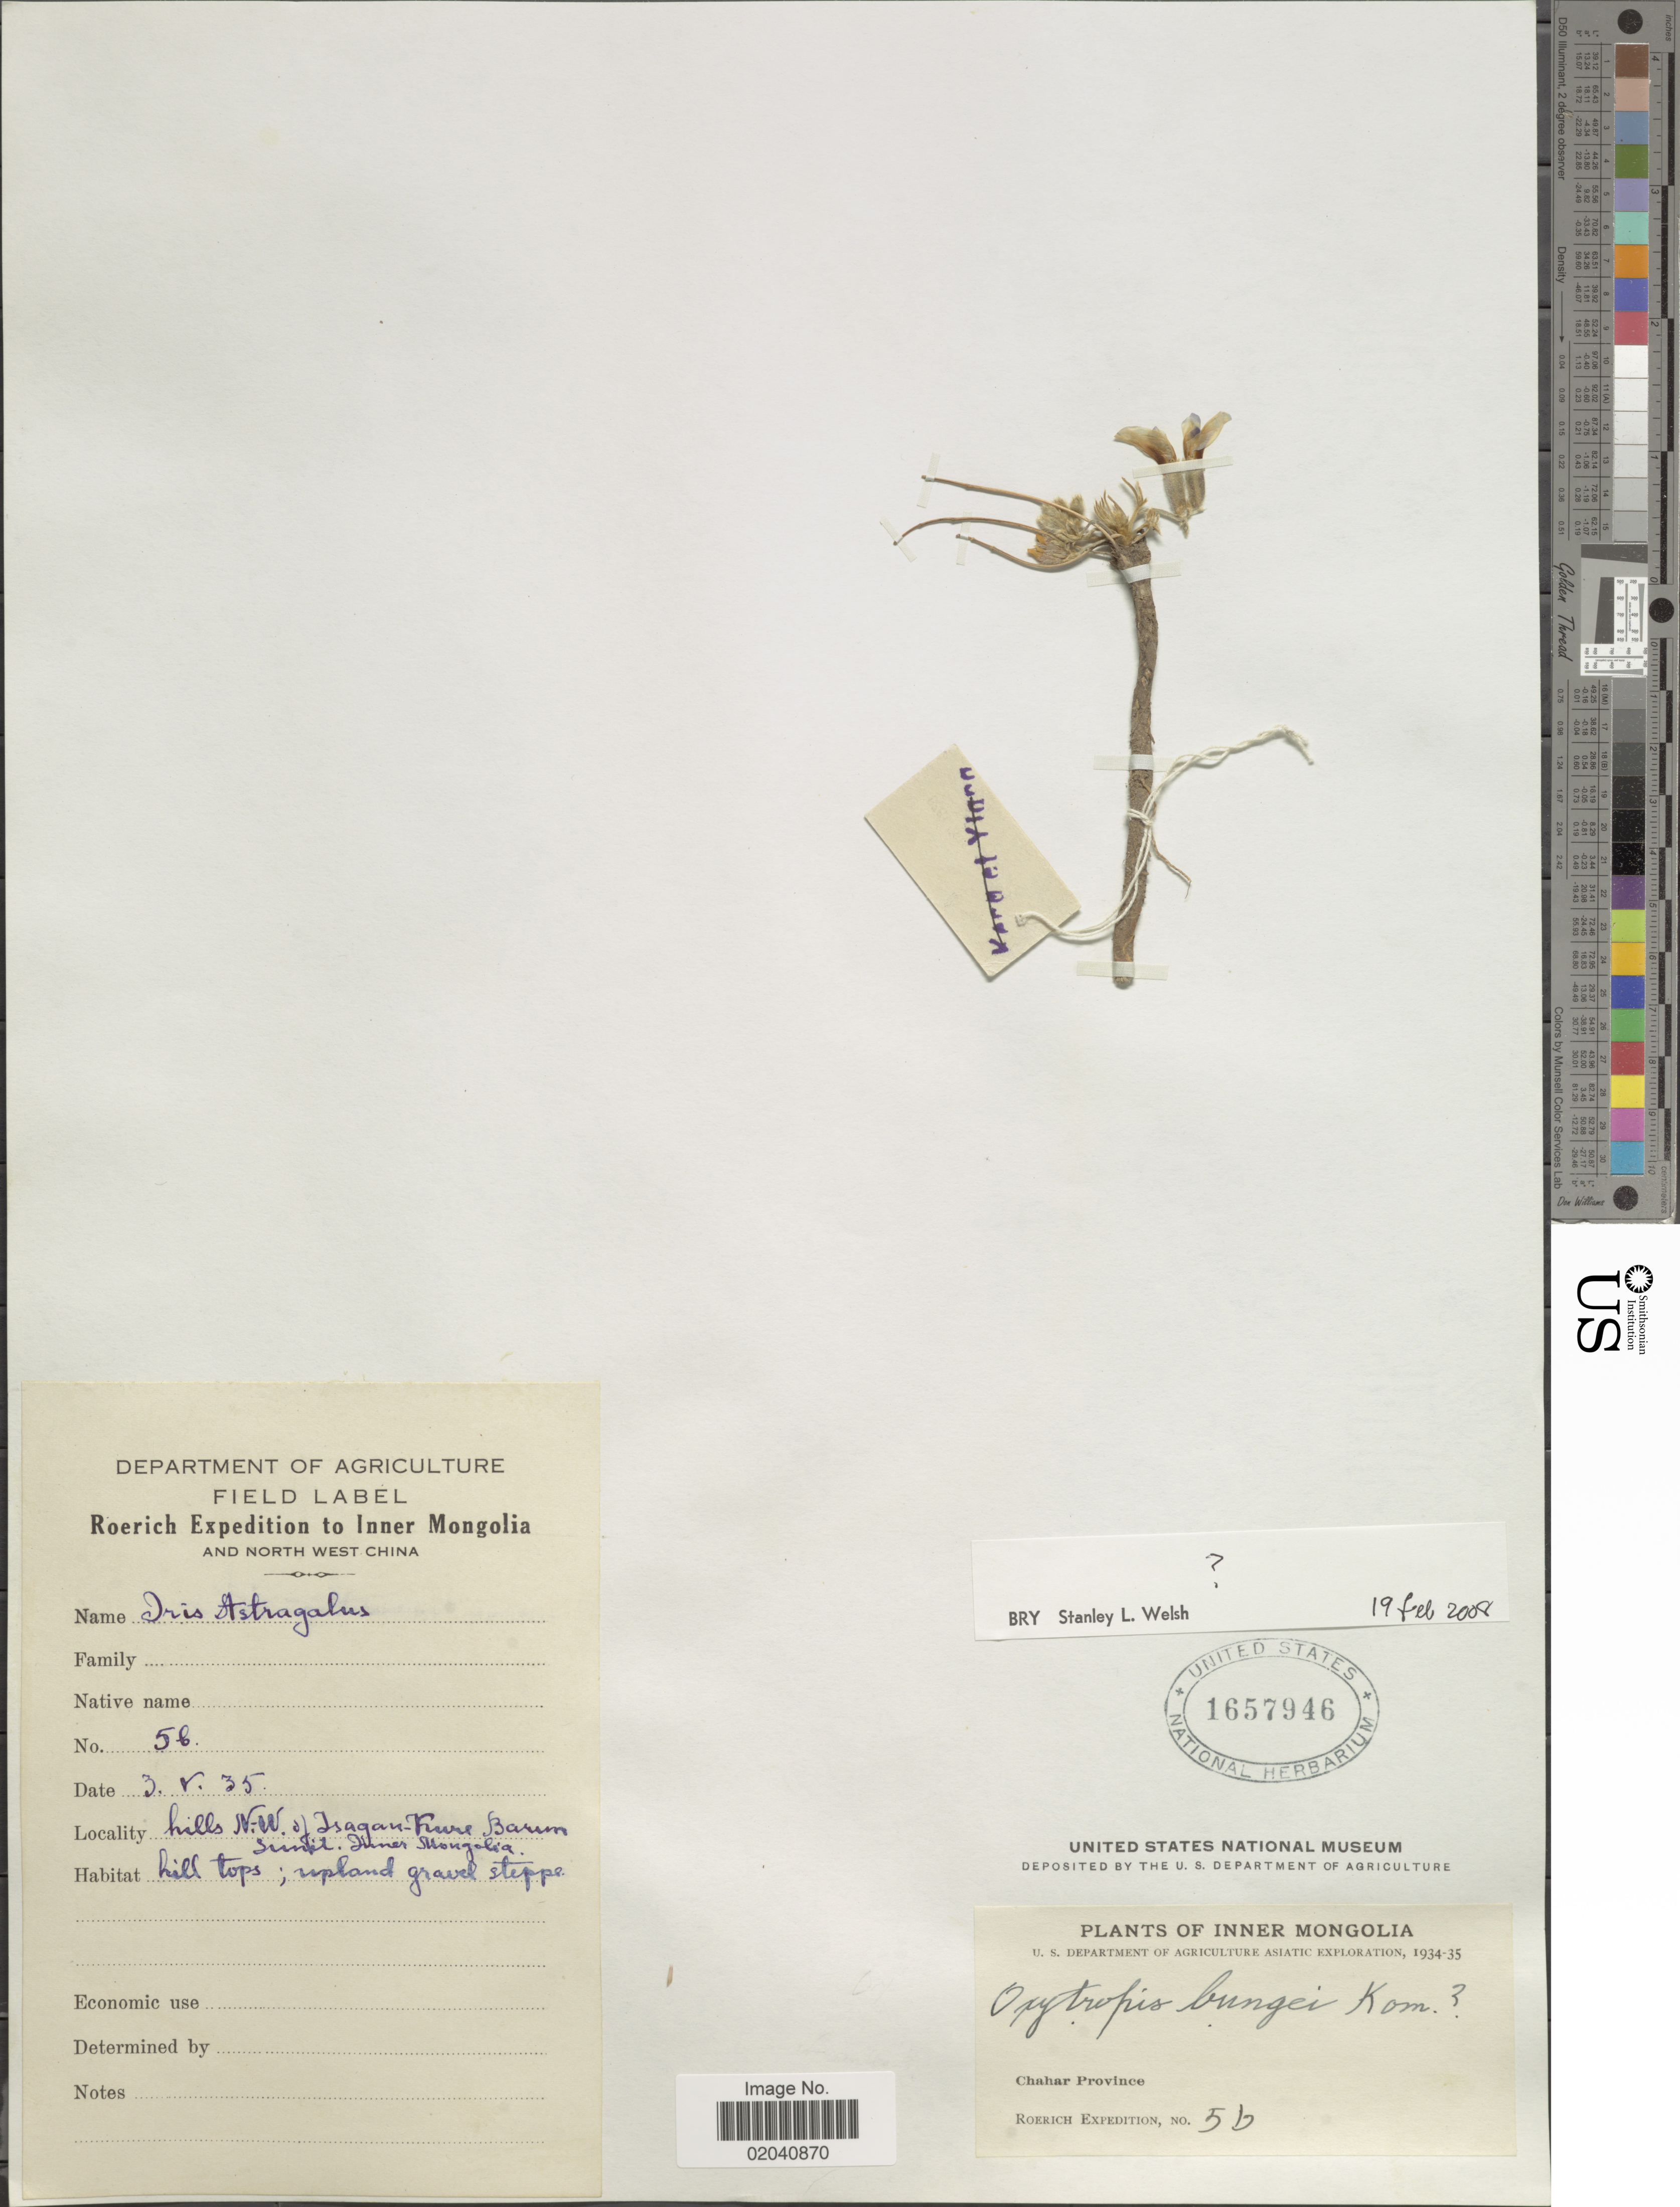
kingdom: Plantae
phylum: Tracheophyta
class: Magnoliopsida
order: Fabales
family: Fabaceae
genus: Oxytropis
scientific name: Oxytropis bungei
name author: Kom.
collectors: Roerich Expedition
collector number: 5b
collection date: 1935-05-03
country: China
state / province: Nei Monggol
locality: Inner Mongolia and North West China, Chahar Province, hills N.W. of Isagan-Kure Barun summit, Inner Mongolia, hill tops; upland gravel steppe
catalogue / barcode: US 1657946